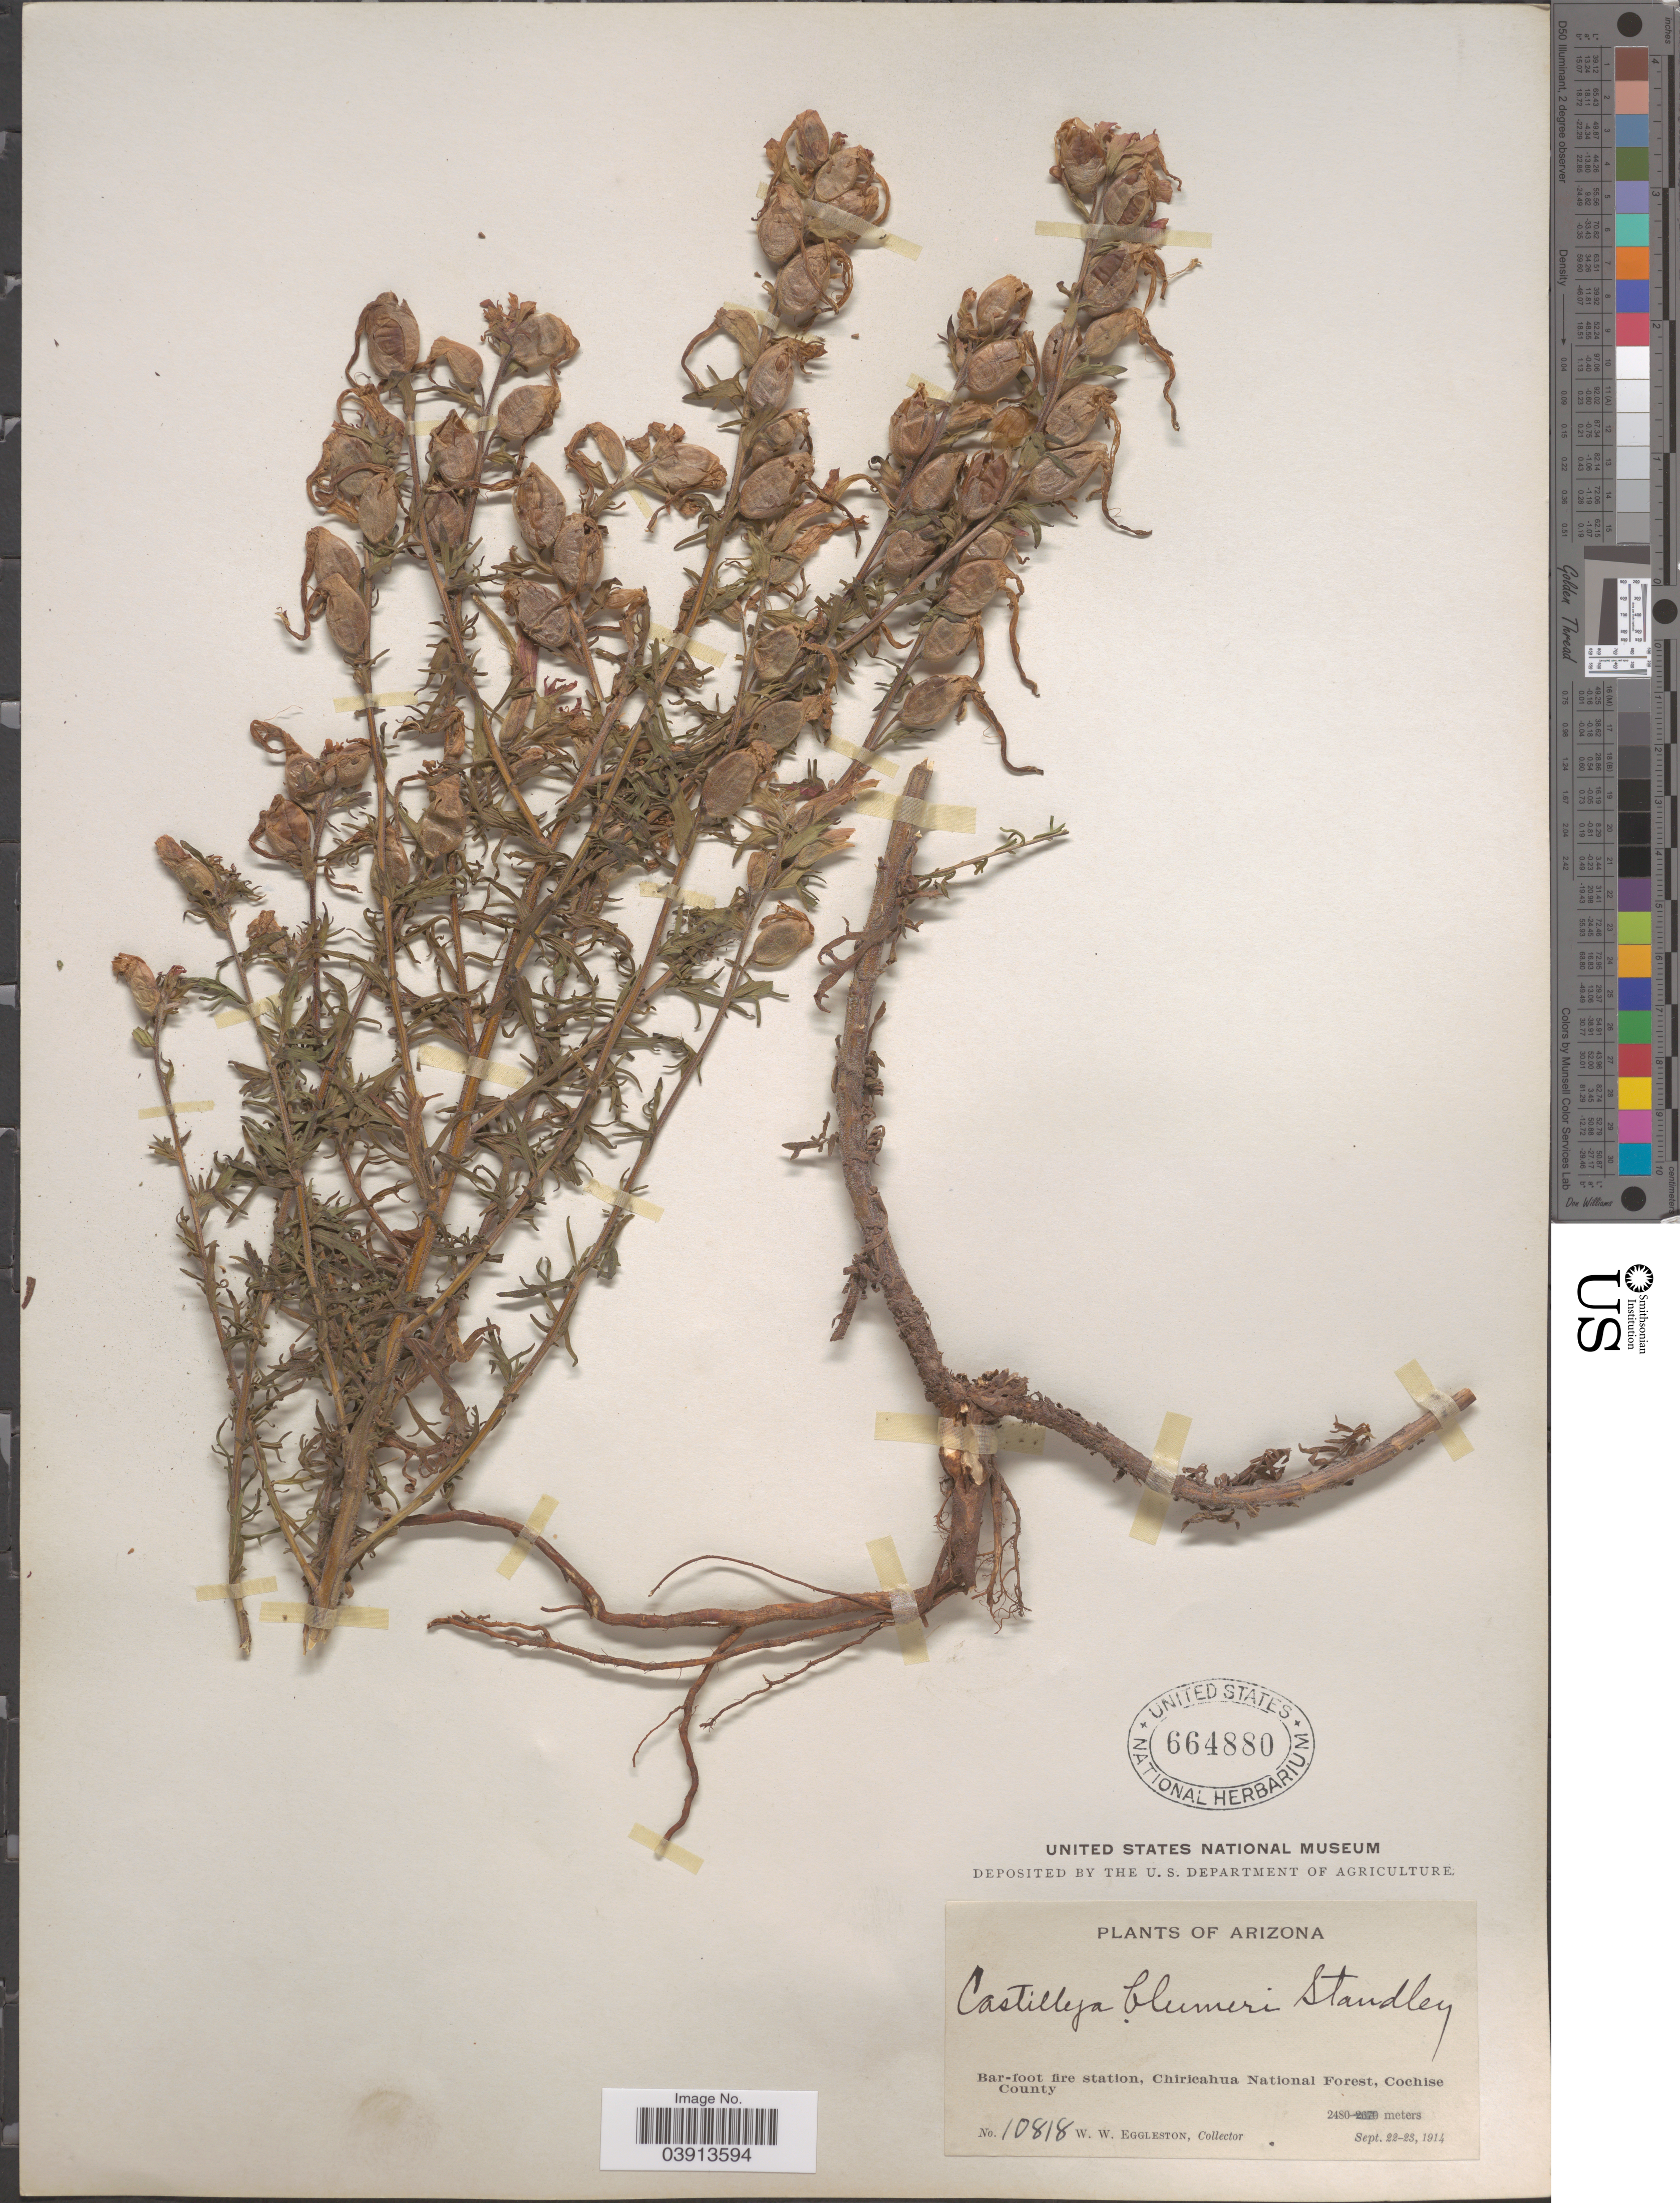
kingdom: Plantae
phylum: Tracheophyta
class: Magnoliopsida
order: Lamiales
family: Orobanchaceae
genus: Castilleja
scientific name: Castilleja patriotica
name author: Fernald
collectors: W. W. Eggleston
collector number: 10818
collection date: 1914-09-22/1914-09-23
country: United States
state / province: Arizona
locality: Bar-foot fire station, Chiricahua National Forest, Cochise County.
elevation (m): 2480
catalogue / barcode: US 664880